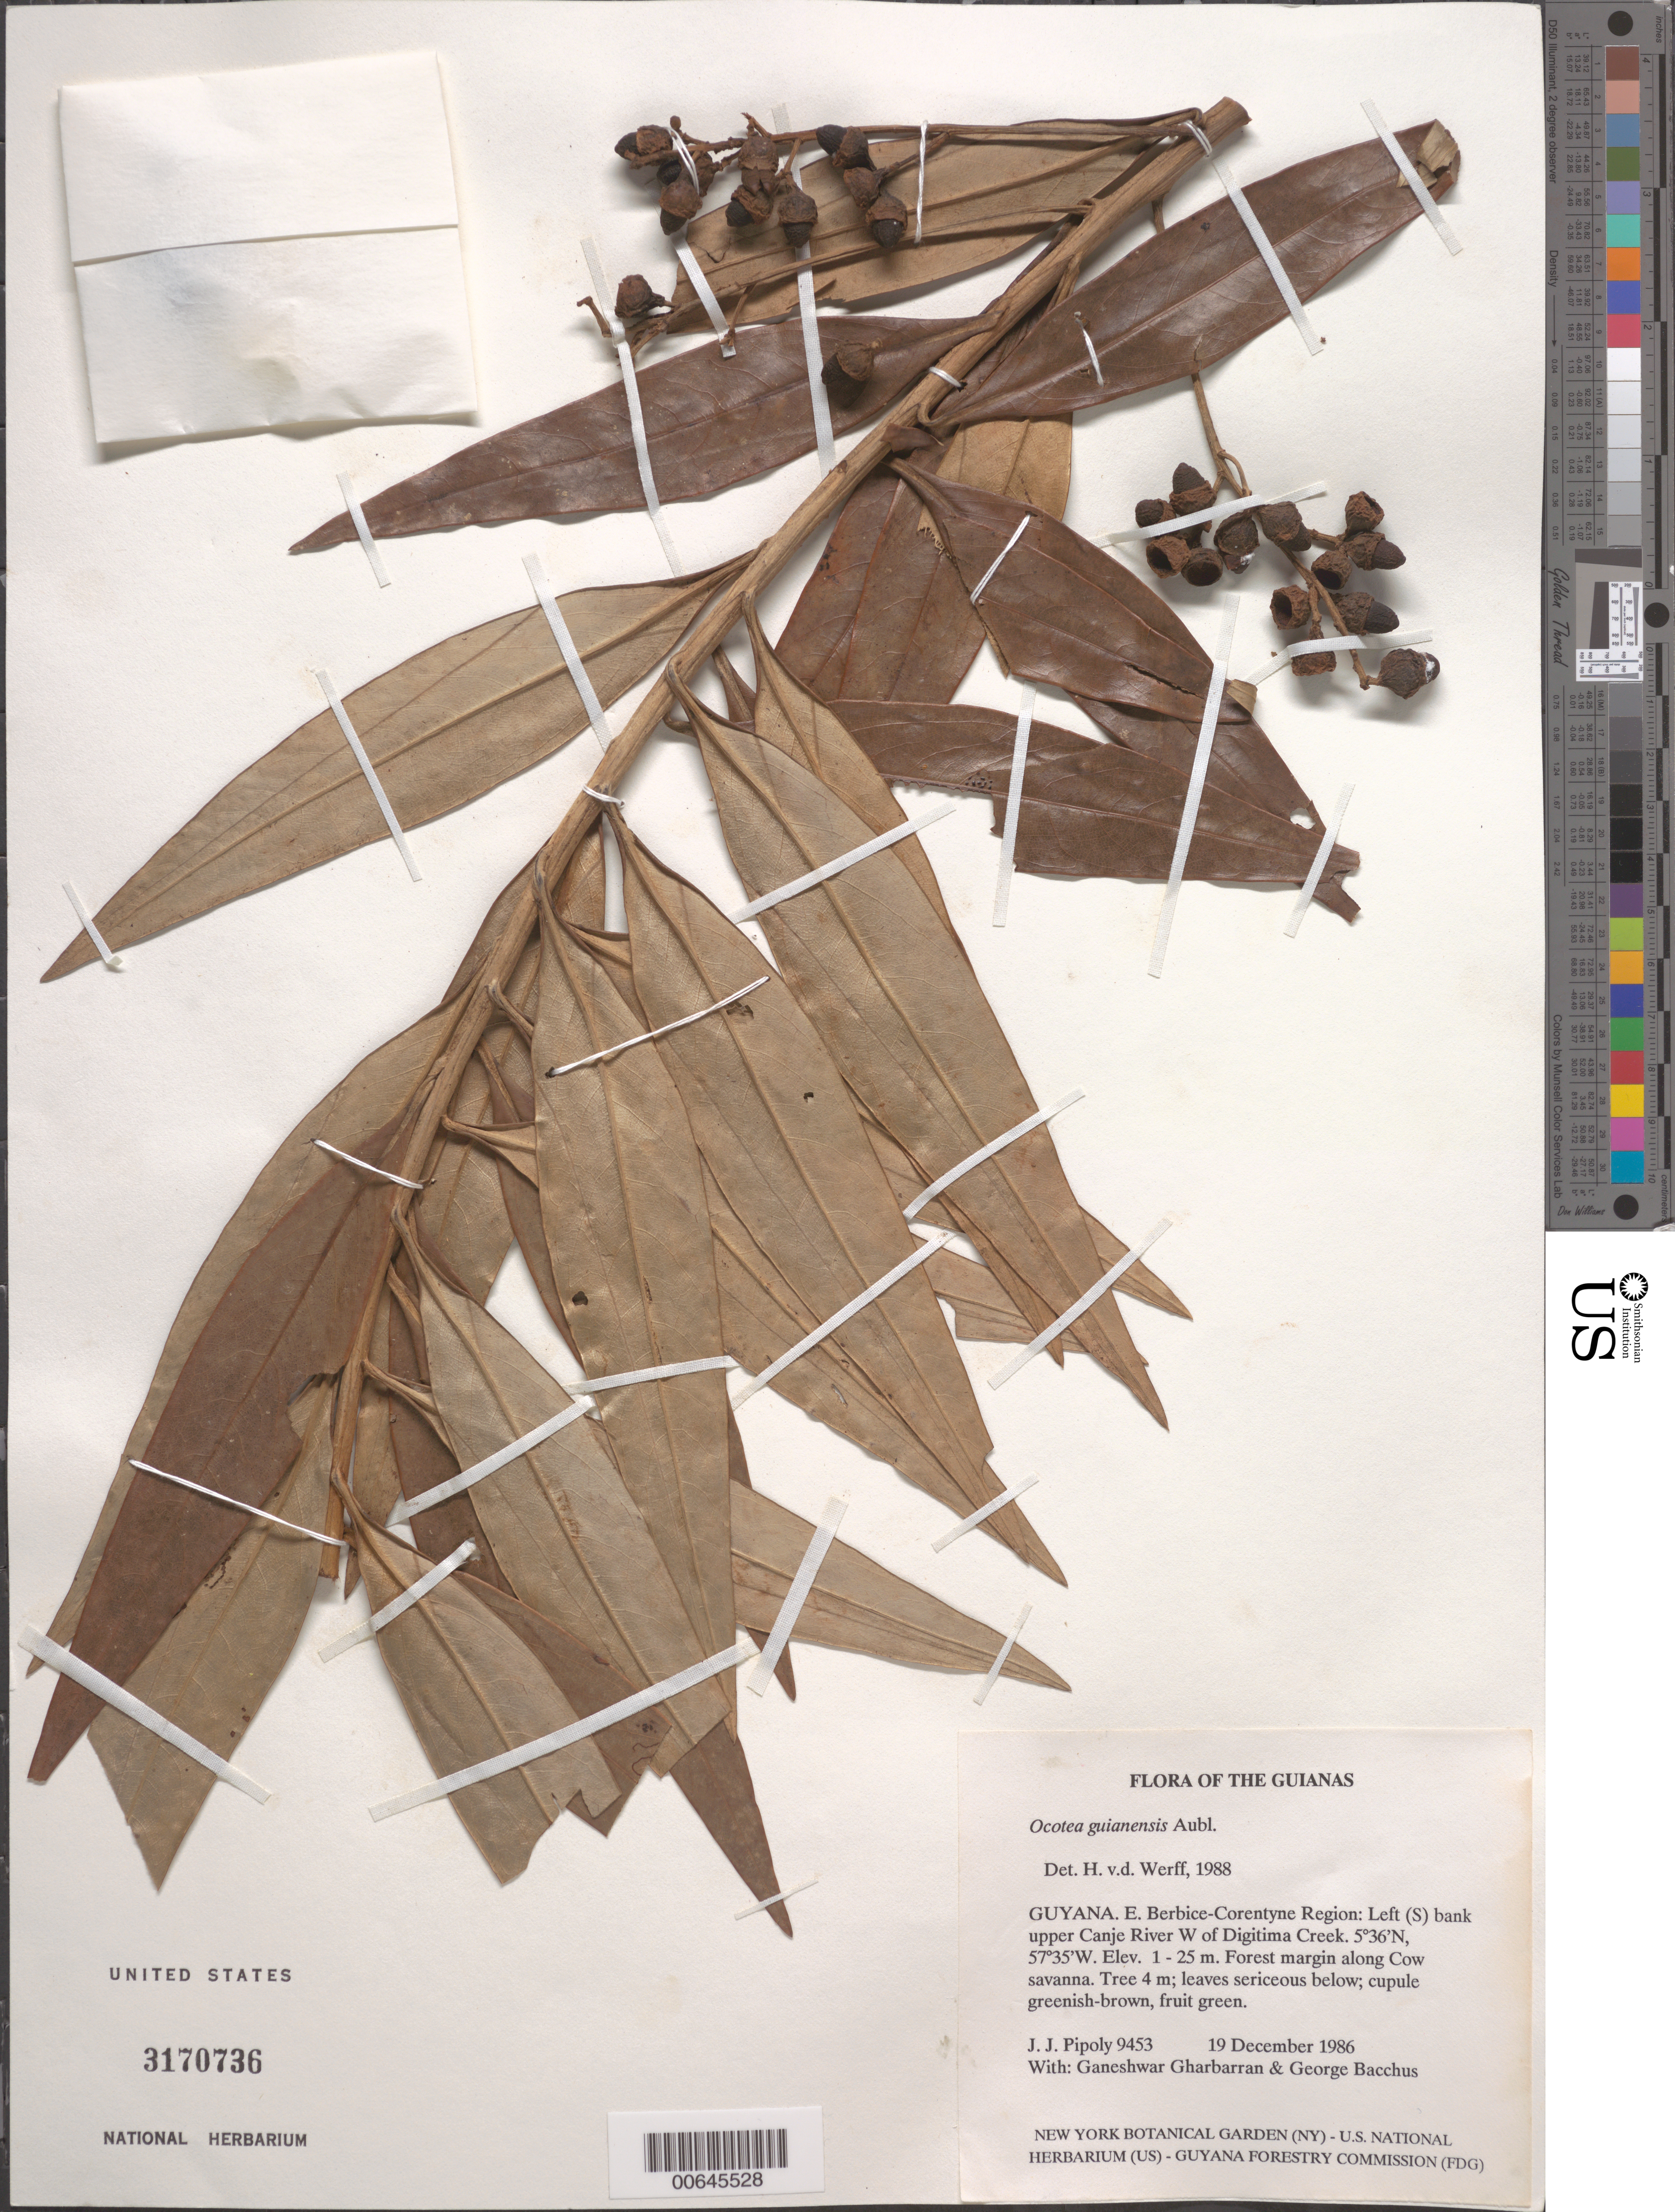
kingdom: Plantae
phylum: Tracheophyta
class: Magnoliopsida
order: Laurales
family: Lauraceae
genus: Ocotea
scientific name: Ocotea guianensis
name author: Aubl.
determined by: van der Werff, H., (MO), Missouri Botanical Garden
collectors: J. J. Pipoly, G. Gharbarran & G. Bacchus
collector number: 9453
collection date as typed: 19 December 1986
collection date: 1986-12-19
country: Guyana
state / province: E. Berbice-Corentyne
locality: Left (S) bank upper Canje River W of Digitima Creek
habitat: Forest margin along Cow savanna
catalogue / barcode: US 3170736